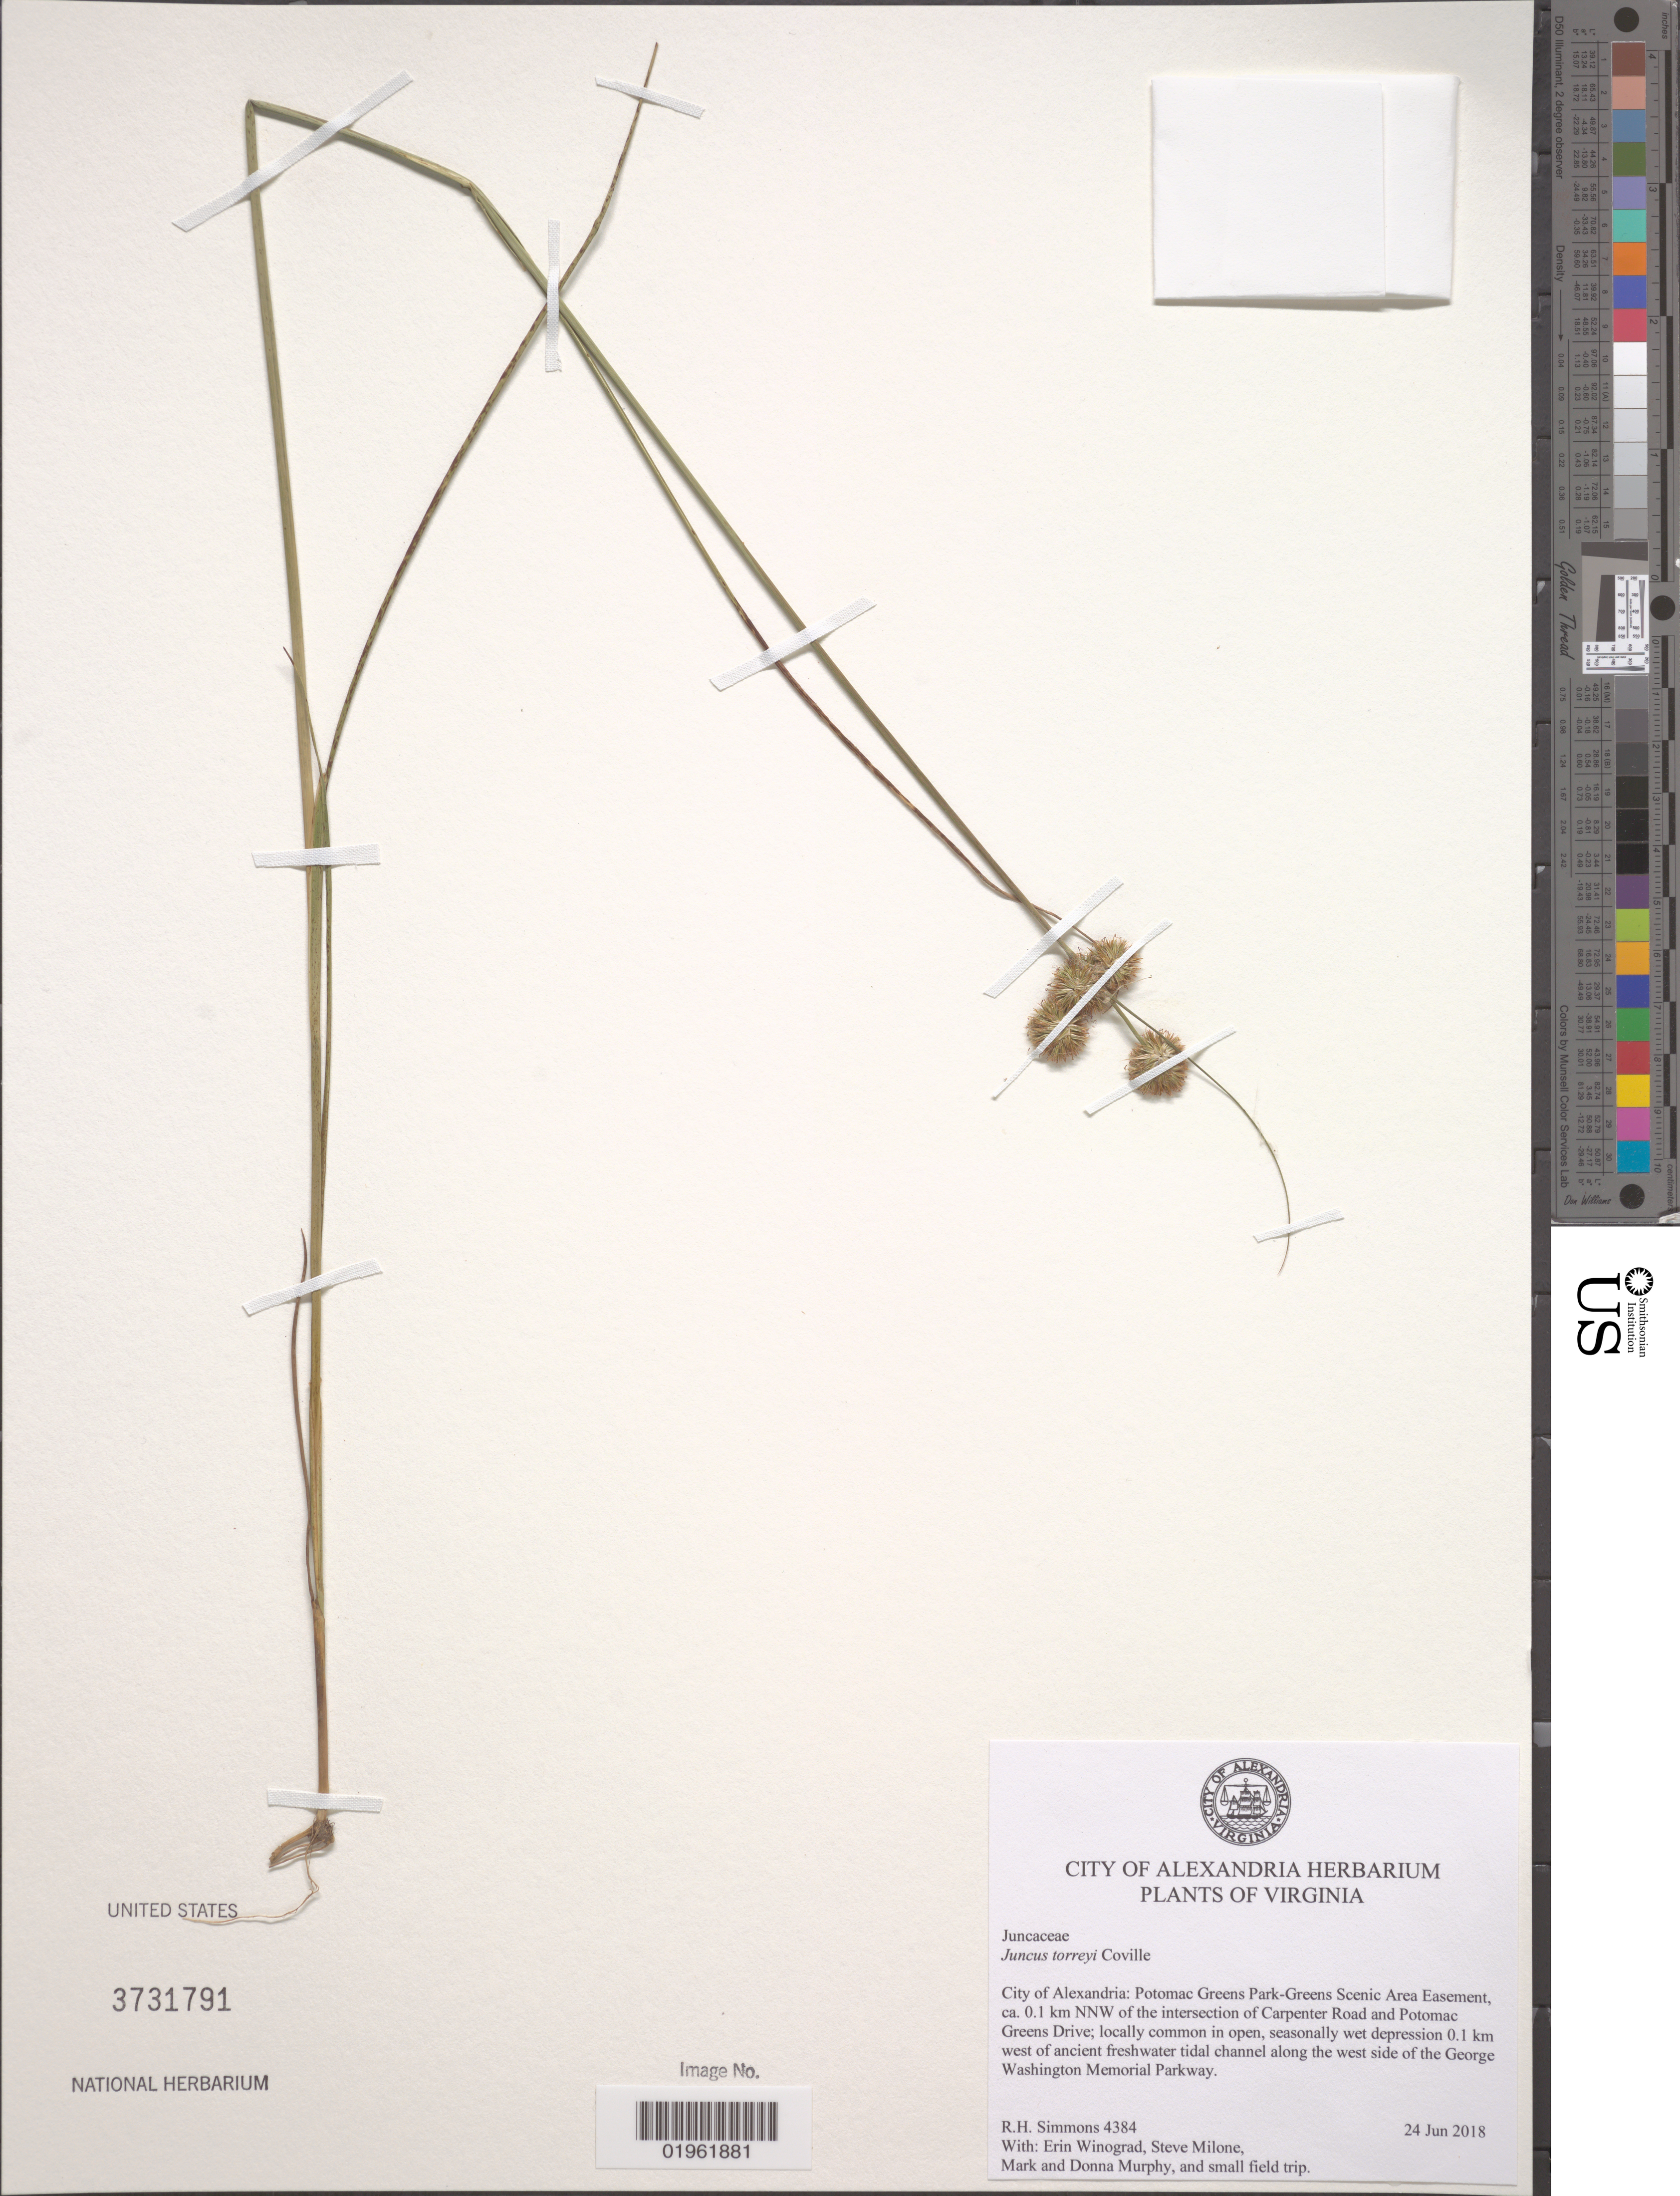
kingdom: Plantae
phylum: Tracheophyta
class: Liliopsida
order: Poales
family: Juncaceae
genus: Juncus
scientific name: Juncus torreyi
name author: Coville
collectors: R. H. Simmons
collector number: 4384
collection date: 2018-06-24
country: United States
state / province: Virginia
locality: Potomac Greens Park-Greens Scenic Area Easement, ca. 0.1 km NNW of the intersection of Carpenter Road and Potomac Greens Drive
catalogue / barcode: US 3731791